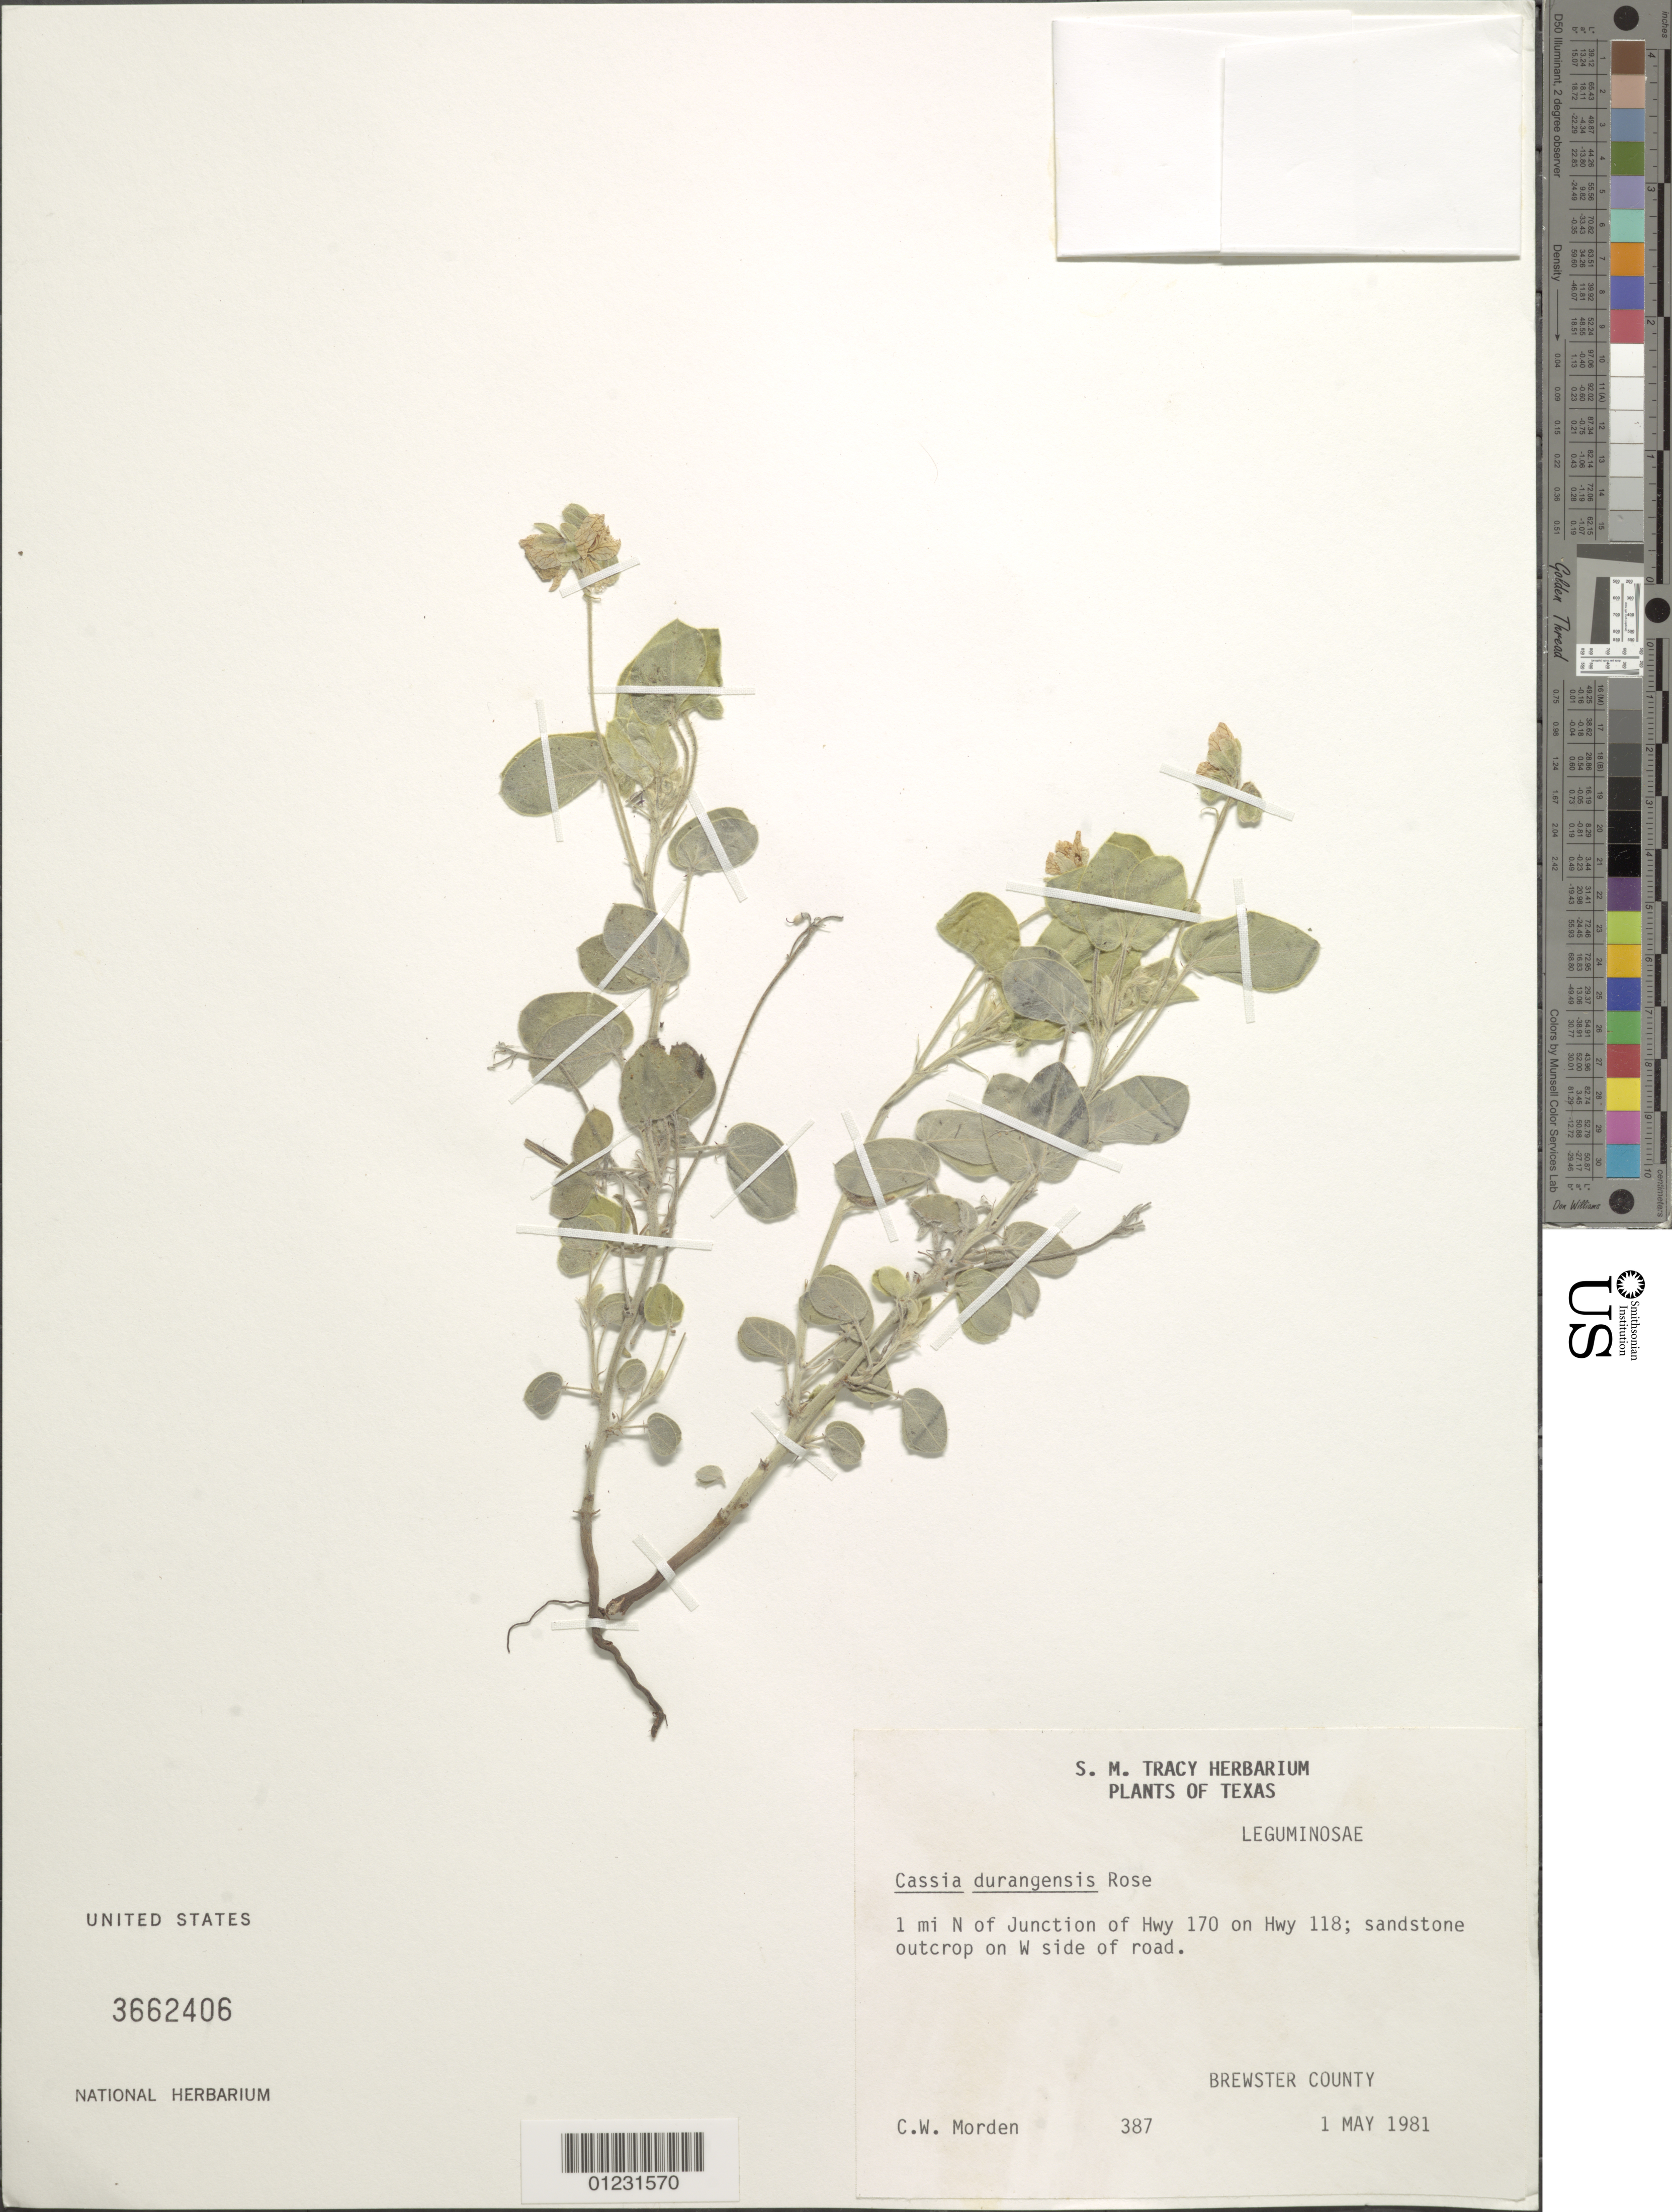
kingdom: Plantae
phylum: Tracheophyta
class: Magnoliopsida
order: Fabales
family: Fabaceae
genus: Senna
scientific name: Senna durangensis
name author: (Rose) H.S. Irwin & Barneby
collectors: C. W. Morden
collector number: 387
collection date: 1981-05-01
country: United States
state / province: Texas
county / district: Brewster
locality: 1 mi N of Junction of Hwy 170 on Hwy 118; sandstone outcrop on W side of road.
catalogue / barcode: US 3662406